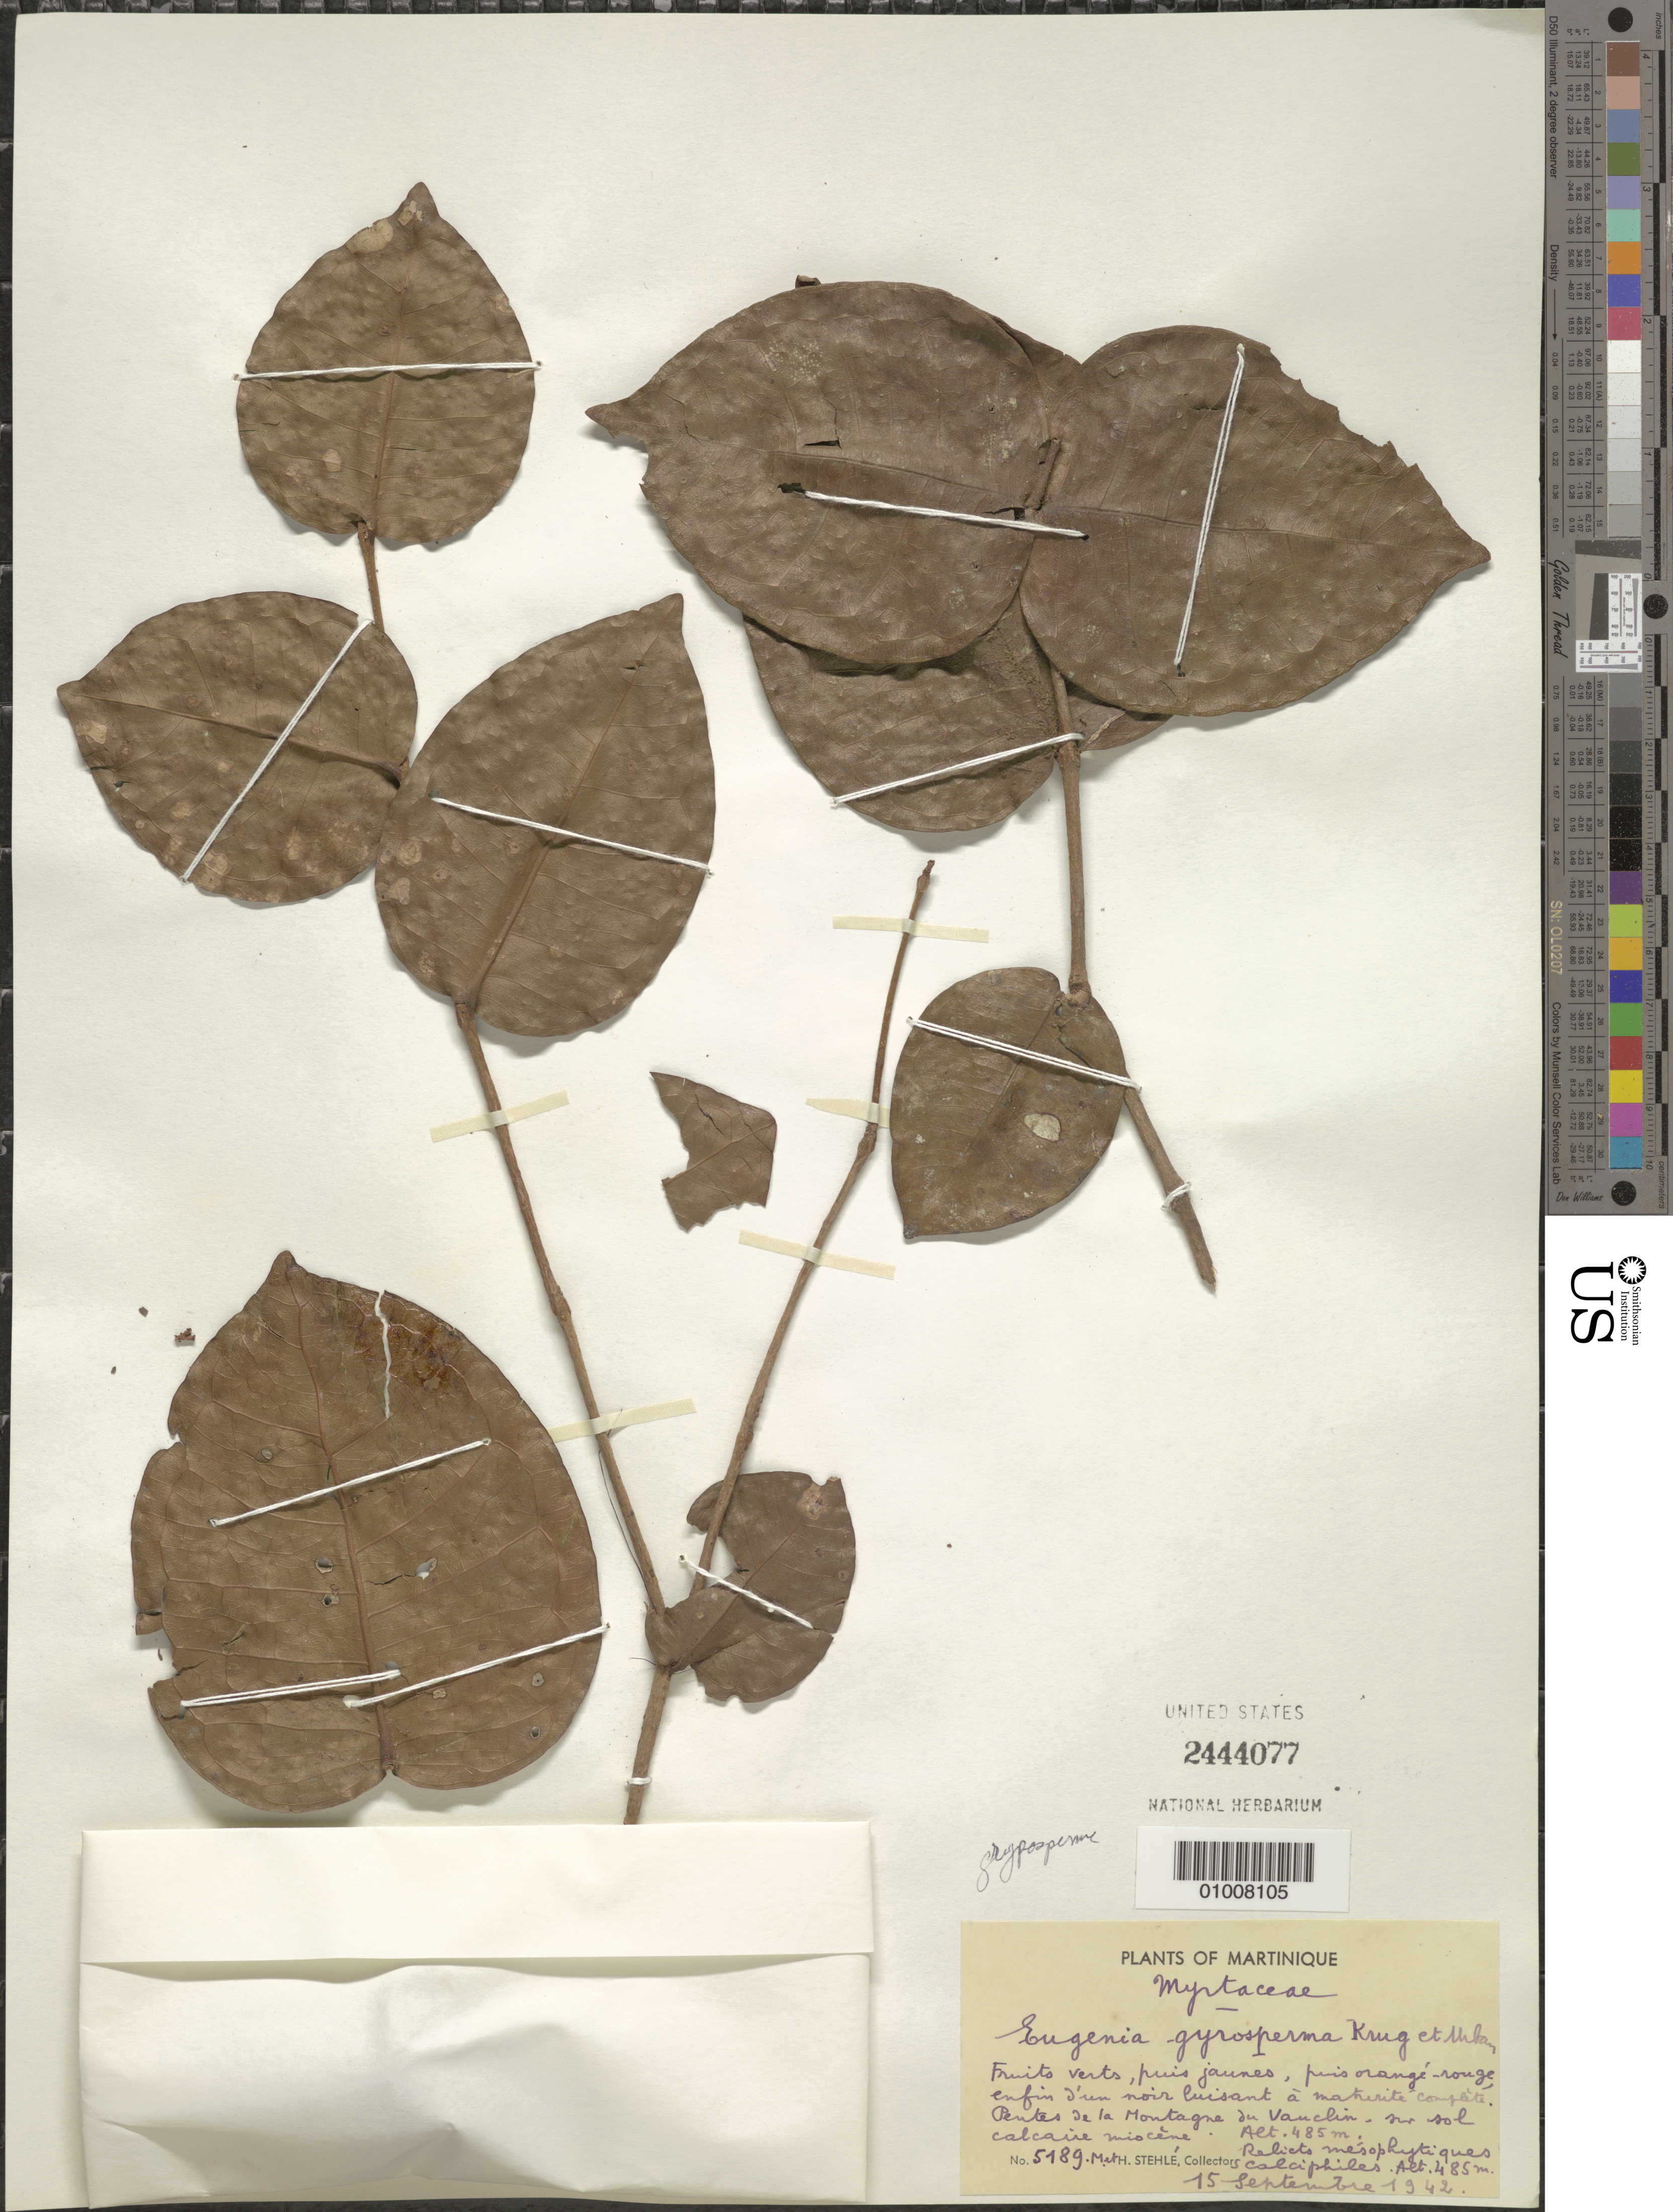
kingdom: Plantae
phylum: Tracheophyta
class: Magnoliopsida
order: Myrtales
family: Myrtaceae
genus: Eugenia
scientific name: Eugenia gryposperma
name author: Krug & Urb.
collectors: H. Stehlé & M. Stehlé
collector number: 5189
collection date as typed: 15 Sep 1942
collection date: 1942-09-15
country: Martinique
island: Martinique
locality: Pentes de la Montagne du Vauclin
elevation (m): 485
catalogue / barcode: US 2444077